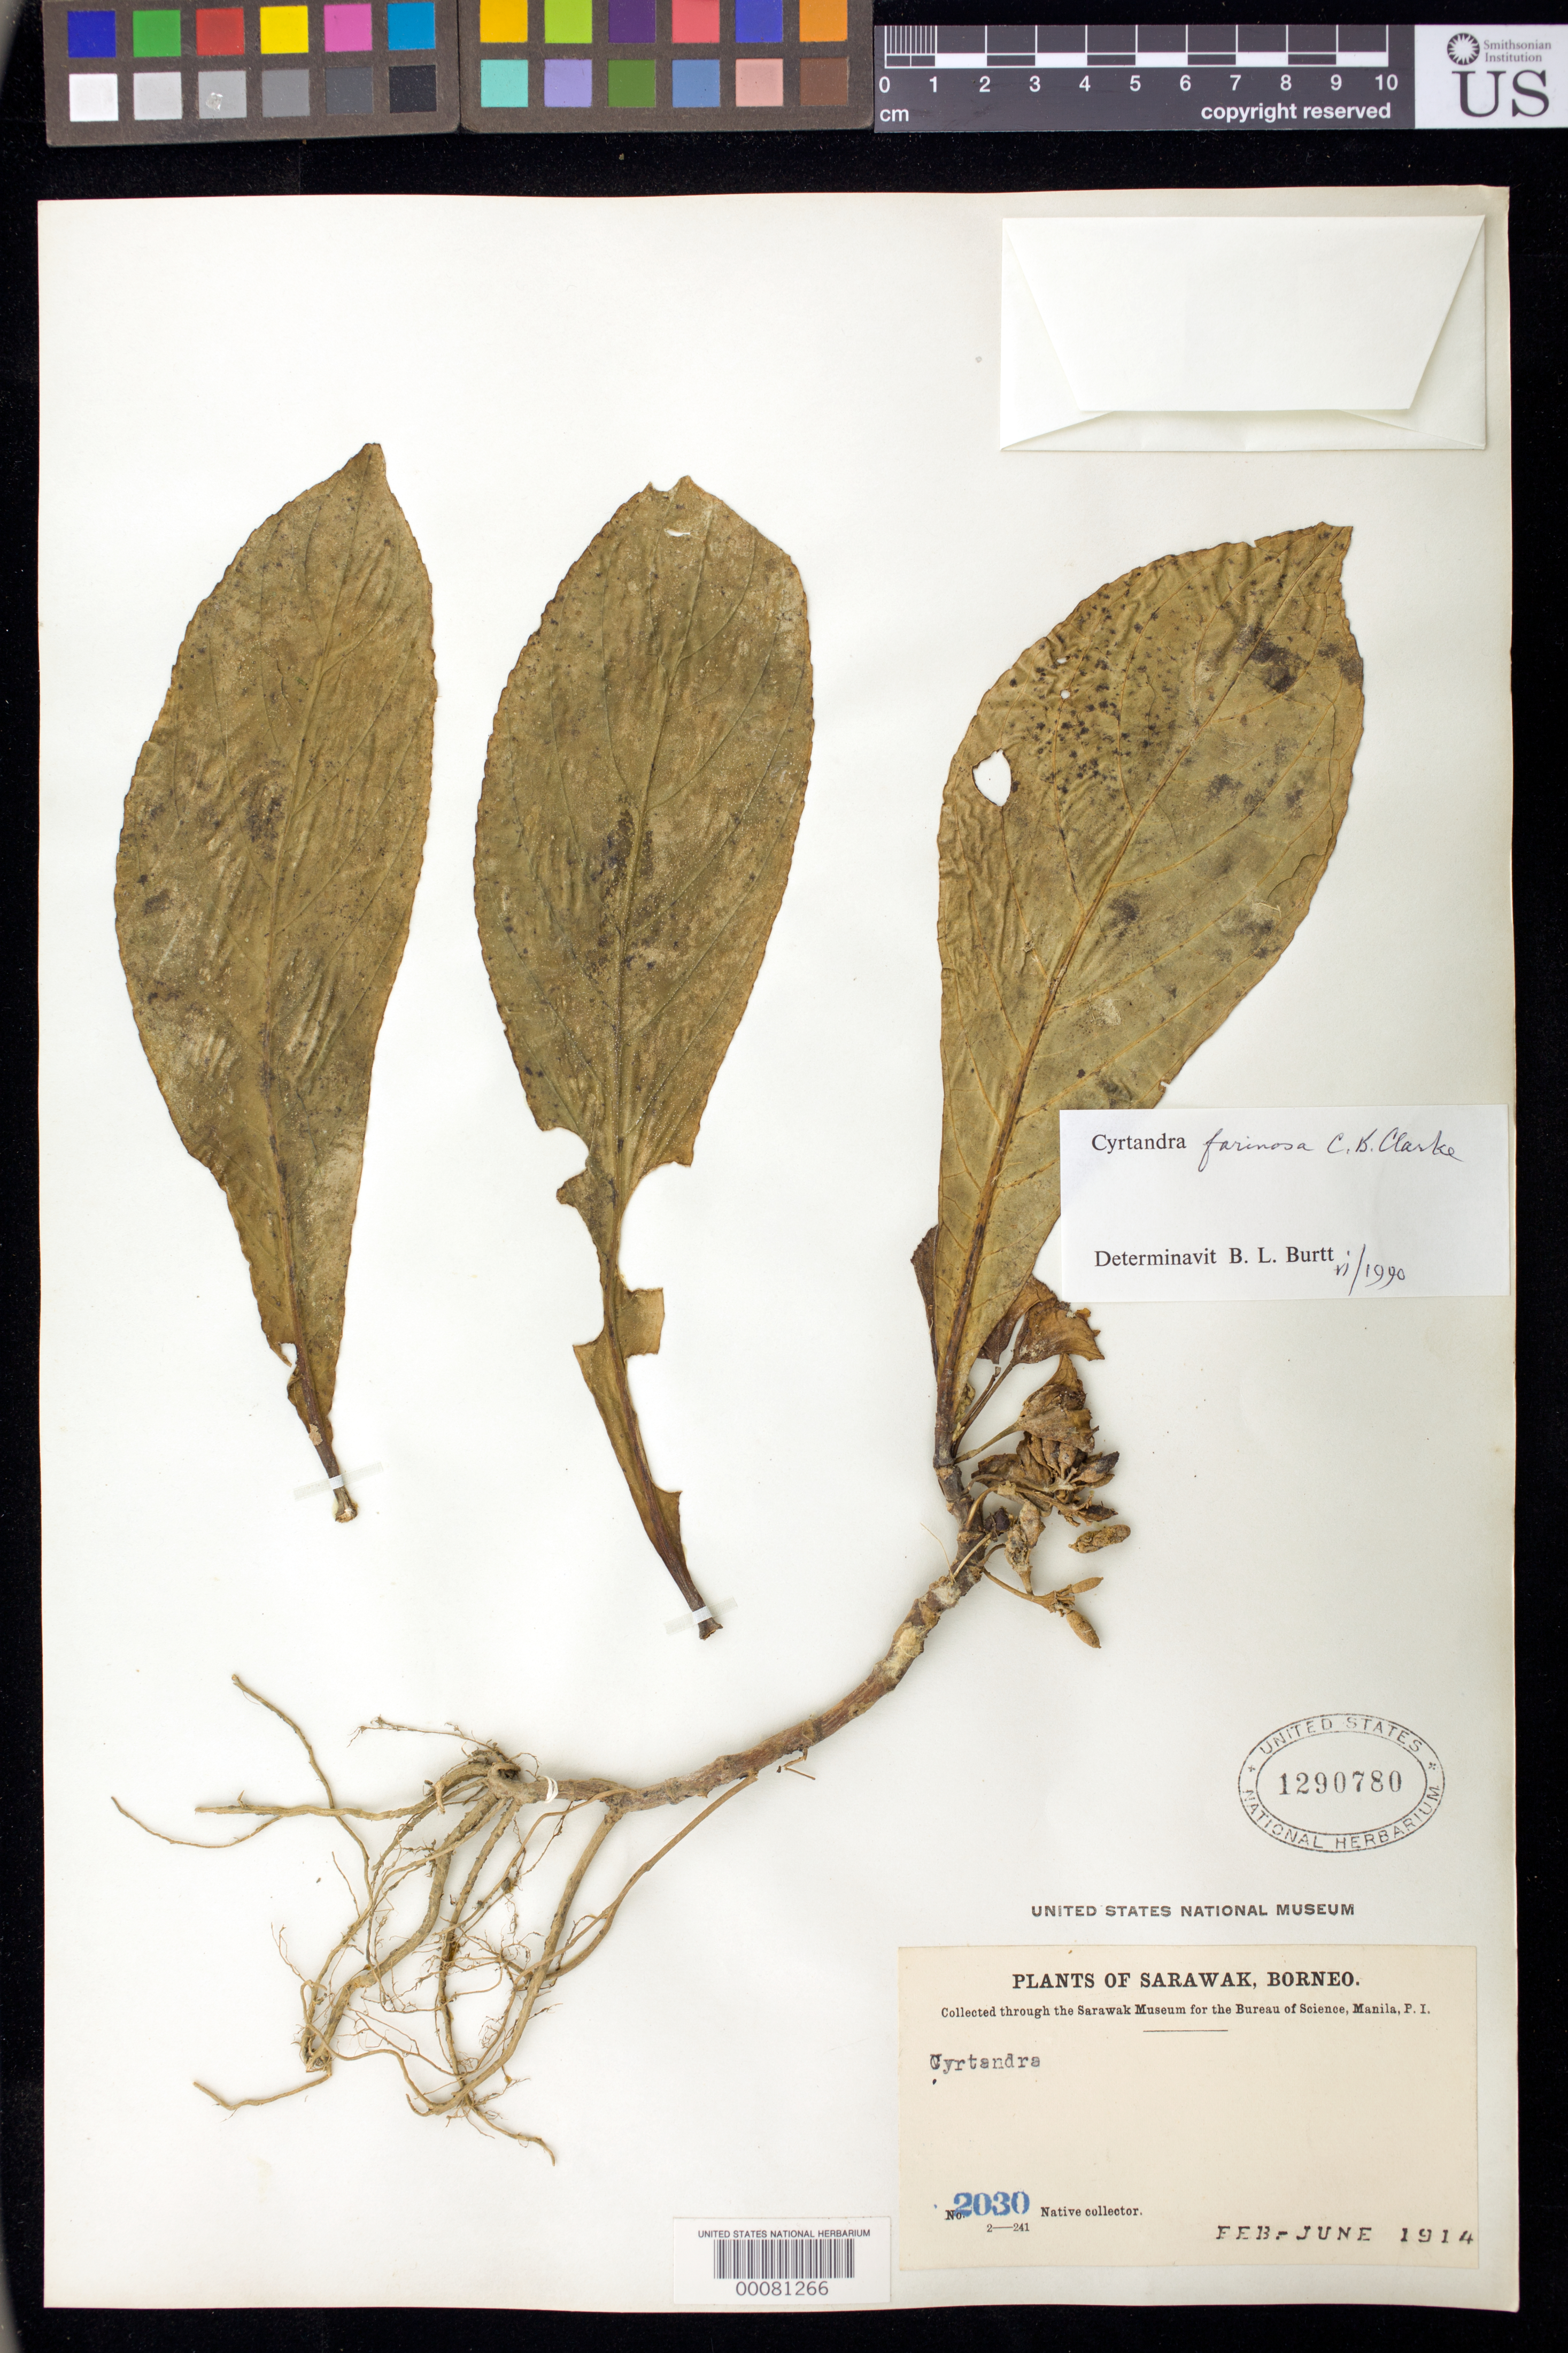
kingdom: Plantae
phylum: Tracheophyta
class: Magnoliopsida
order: Lamiales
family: Gesneriaceae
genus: Cyrtandra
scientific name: Cyrtandra farinosa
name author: C.B. Clarke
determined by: Burtt, B. L.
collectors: Native collector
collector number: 2030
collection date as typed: Feb-Jun 1914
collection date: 1914-02/1914-06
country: Malaysia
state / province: Sarawak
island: Borneo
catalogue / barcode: US 1290780